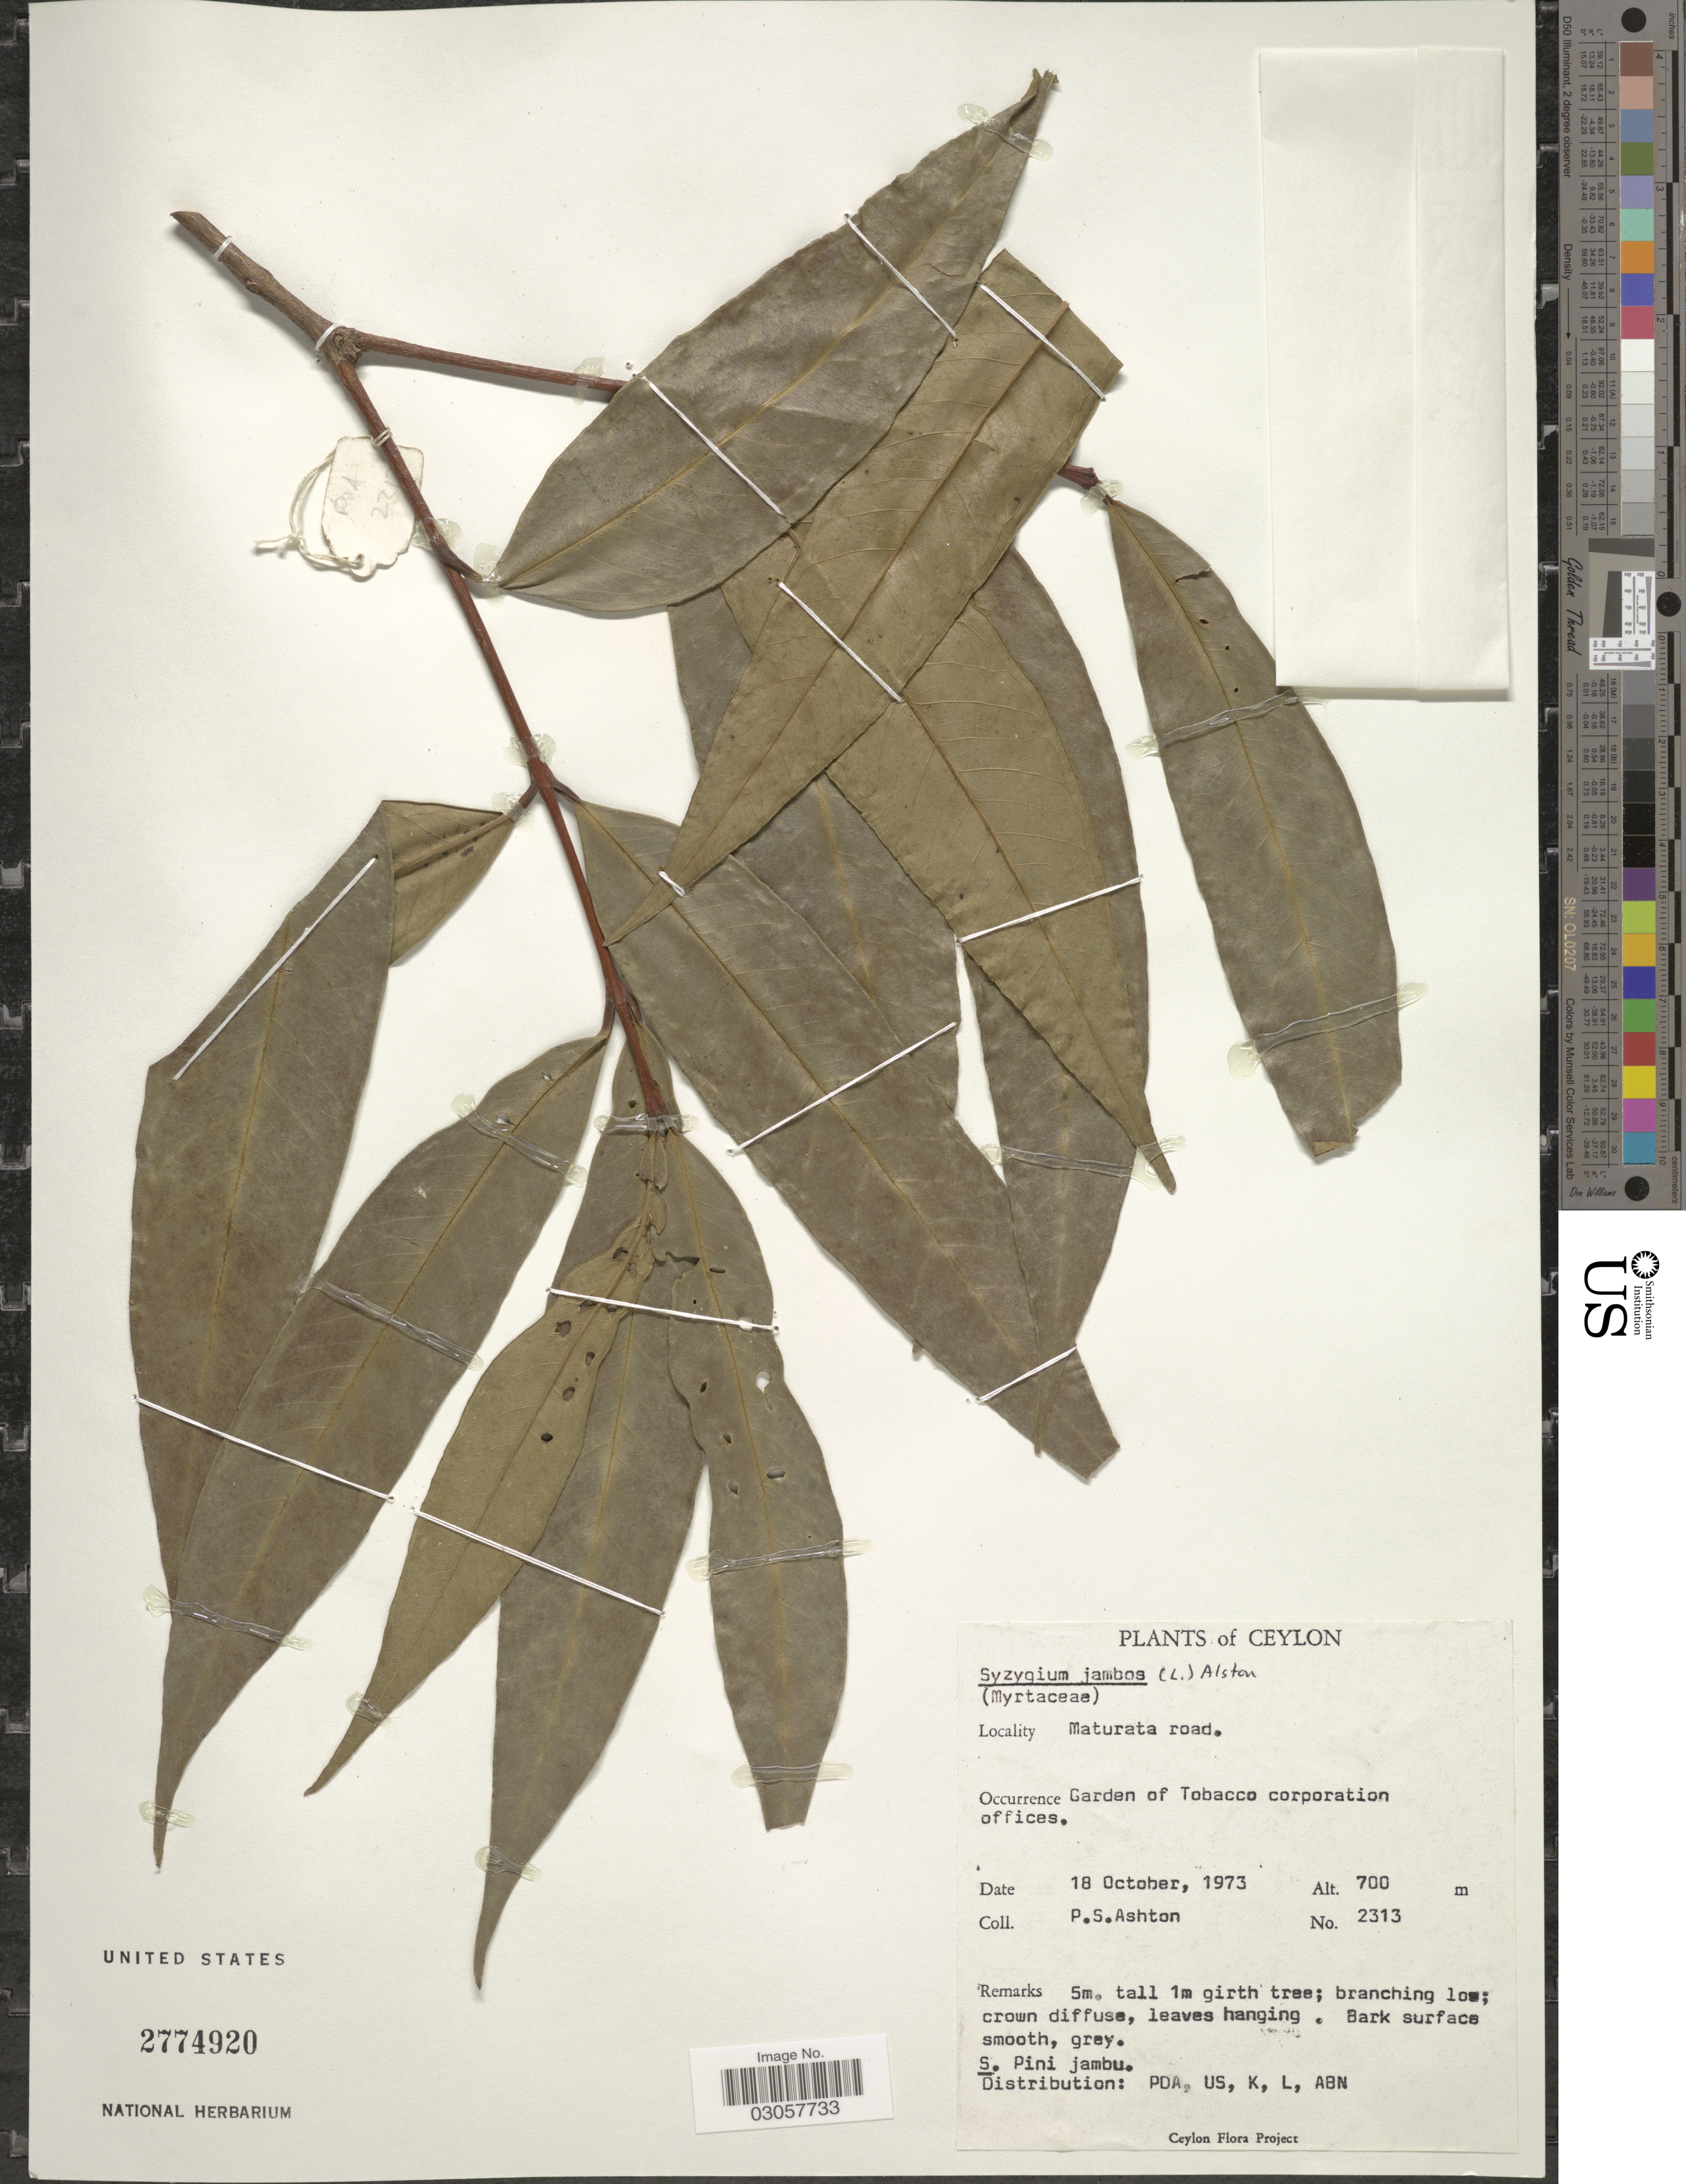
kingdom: Plantae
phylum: Tracheophyta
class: Magnoliopsida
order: Myrtales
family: Myrtaceae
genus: Syzygium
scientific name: Syzygium jambos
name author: (L.) Alston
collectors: P. S. Ashton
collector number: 2313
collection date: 1973-10-18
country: Sri Lanka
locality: Ceylon. Maturata road. Garden of Tobacco corporation offices.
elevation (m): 700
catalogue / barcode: US 2774920